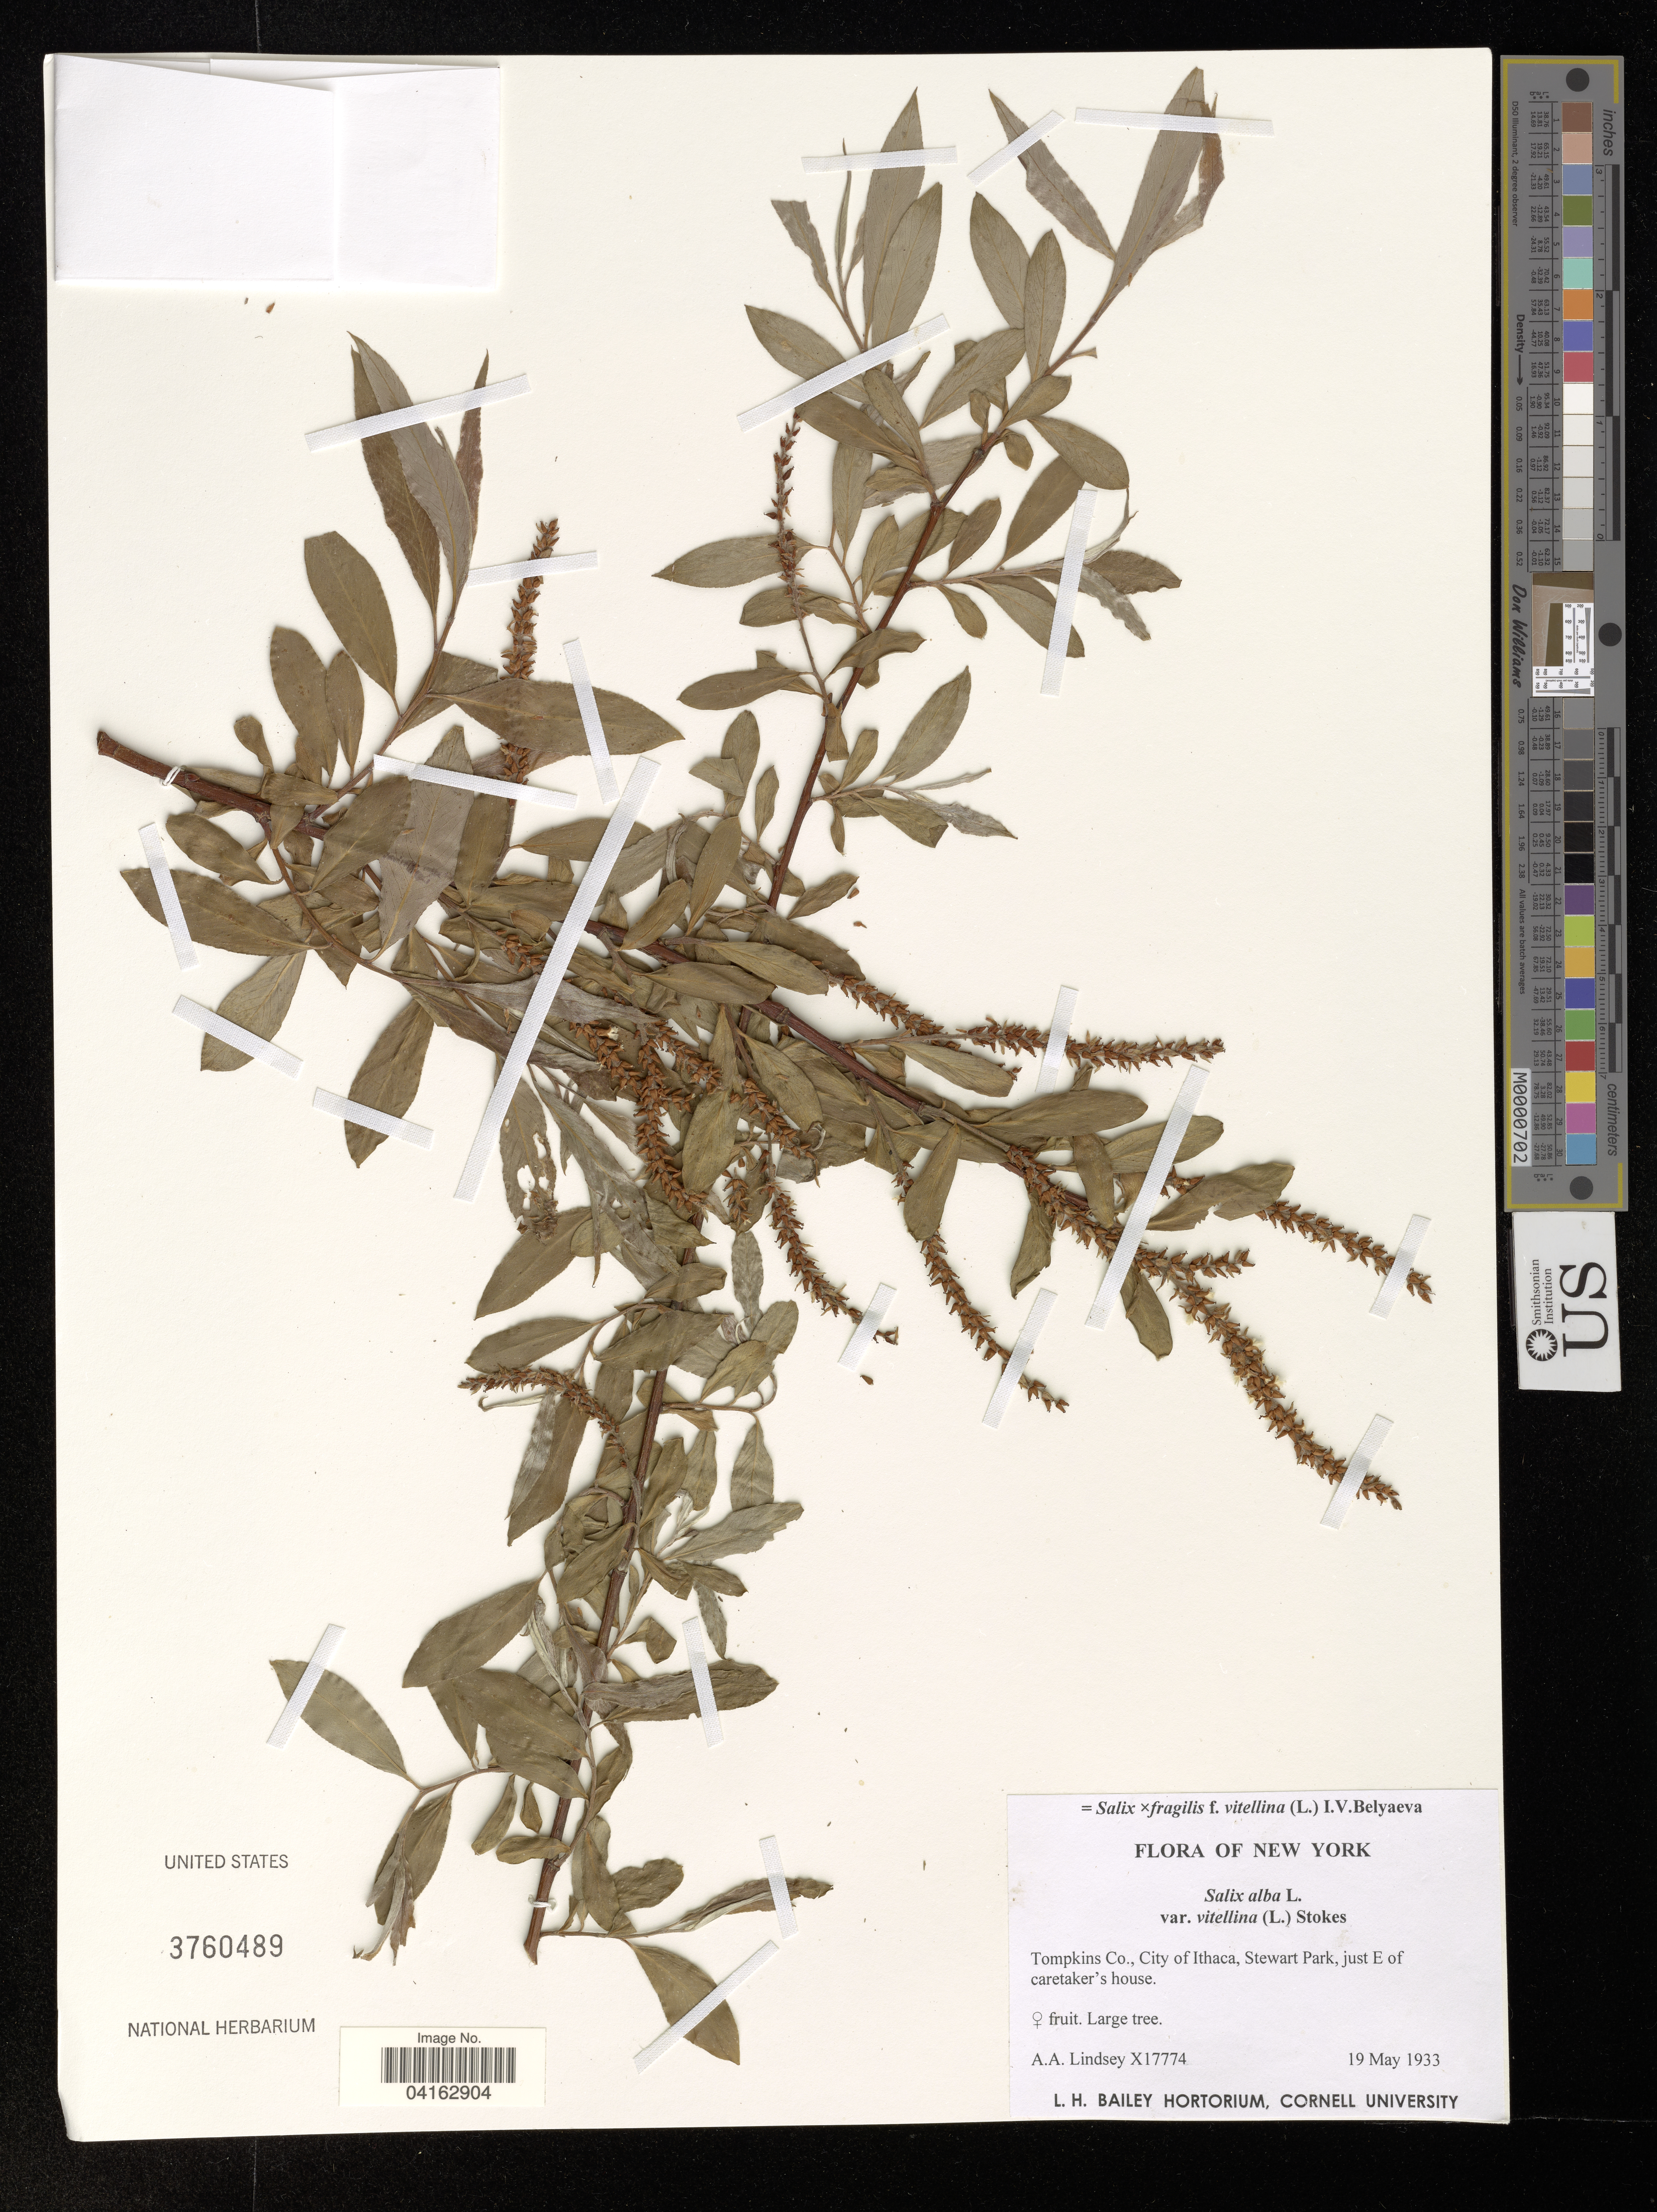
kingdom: Plantae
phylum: Tracheophyta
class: Magnoliopsida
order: Malpighiales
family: Salicaceae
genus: Salix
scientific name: Salix x fragilis f. vitellina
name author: (L.) I.V.Belyaeva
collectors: A. Lindsey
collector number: X17774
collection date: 1933-05-19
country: United States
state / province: New York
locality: Tompkins Co., City of Ithaca, Stewart Park, just E of caretaker's house.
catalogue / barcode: US 3760489